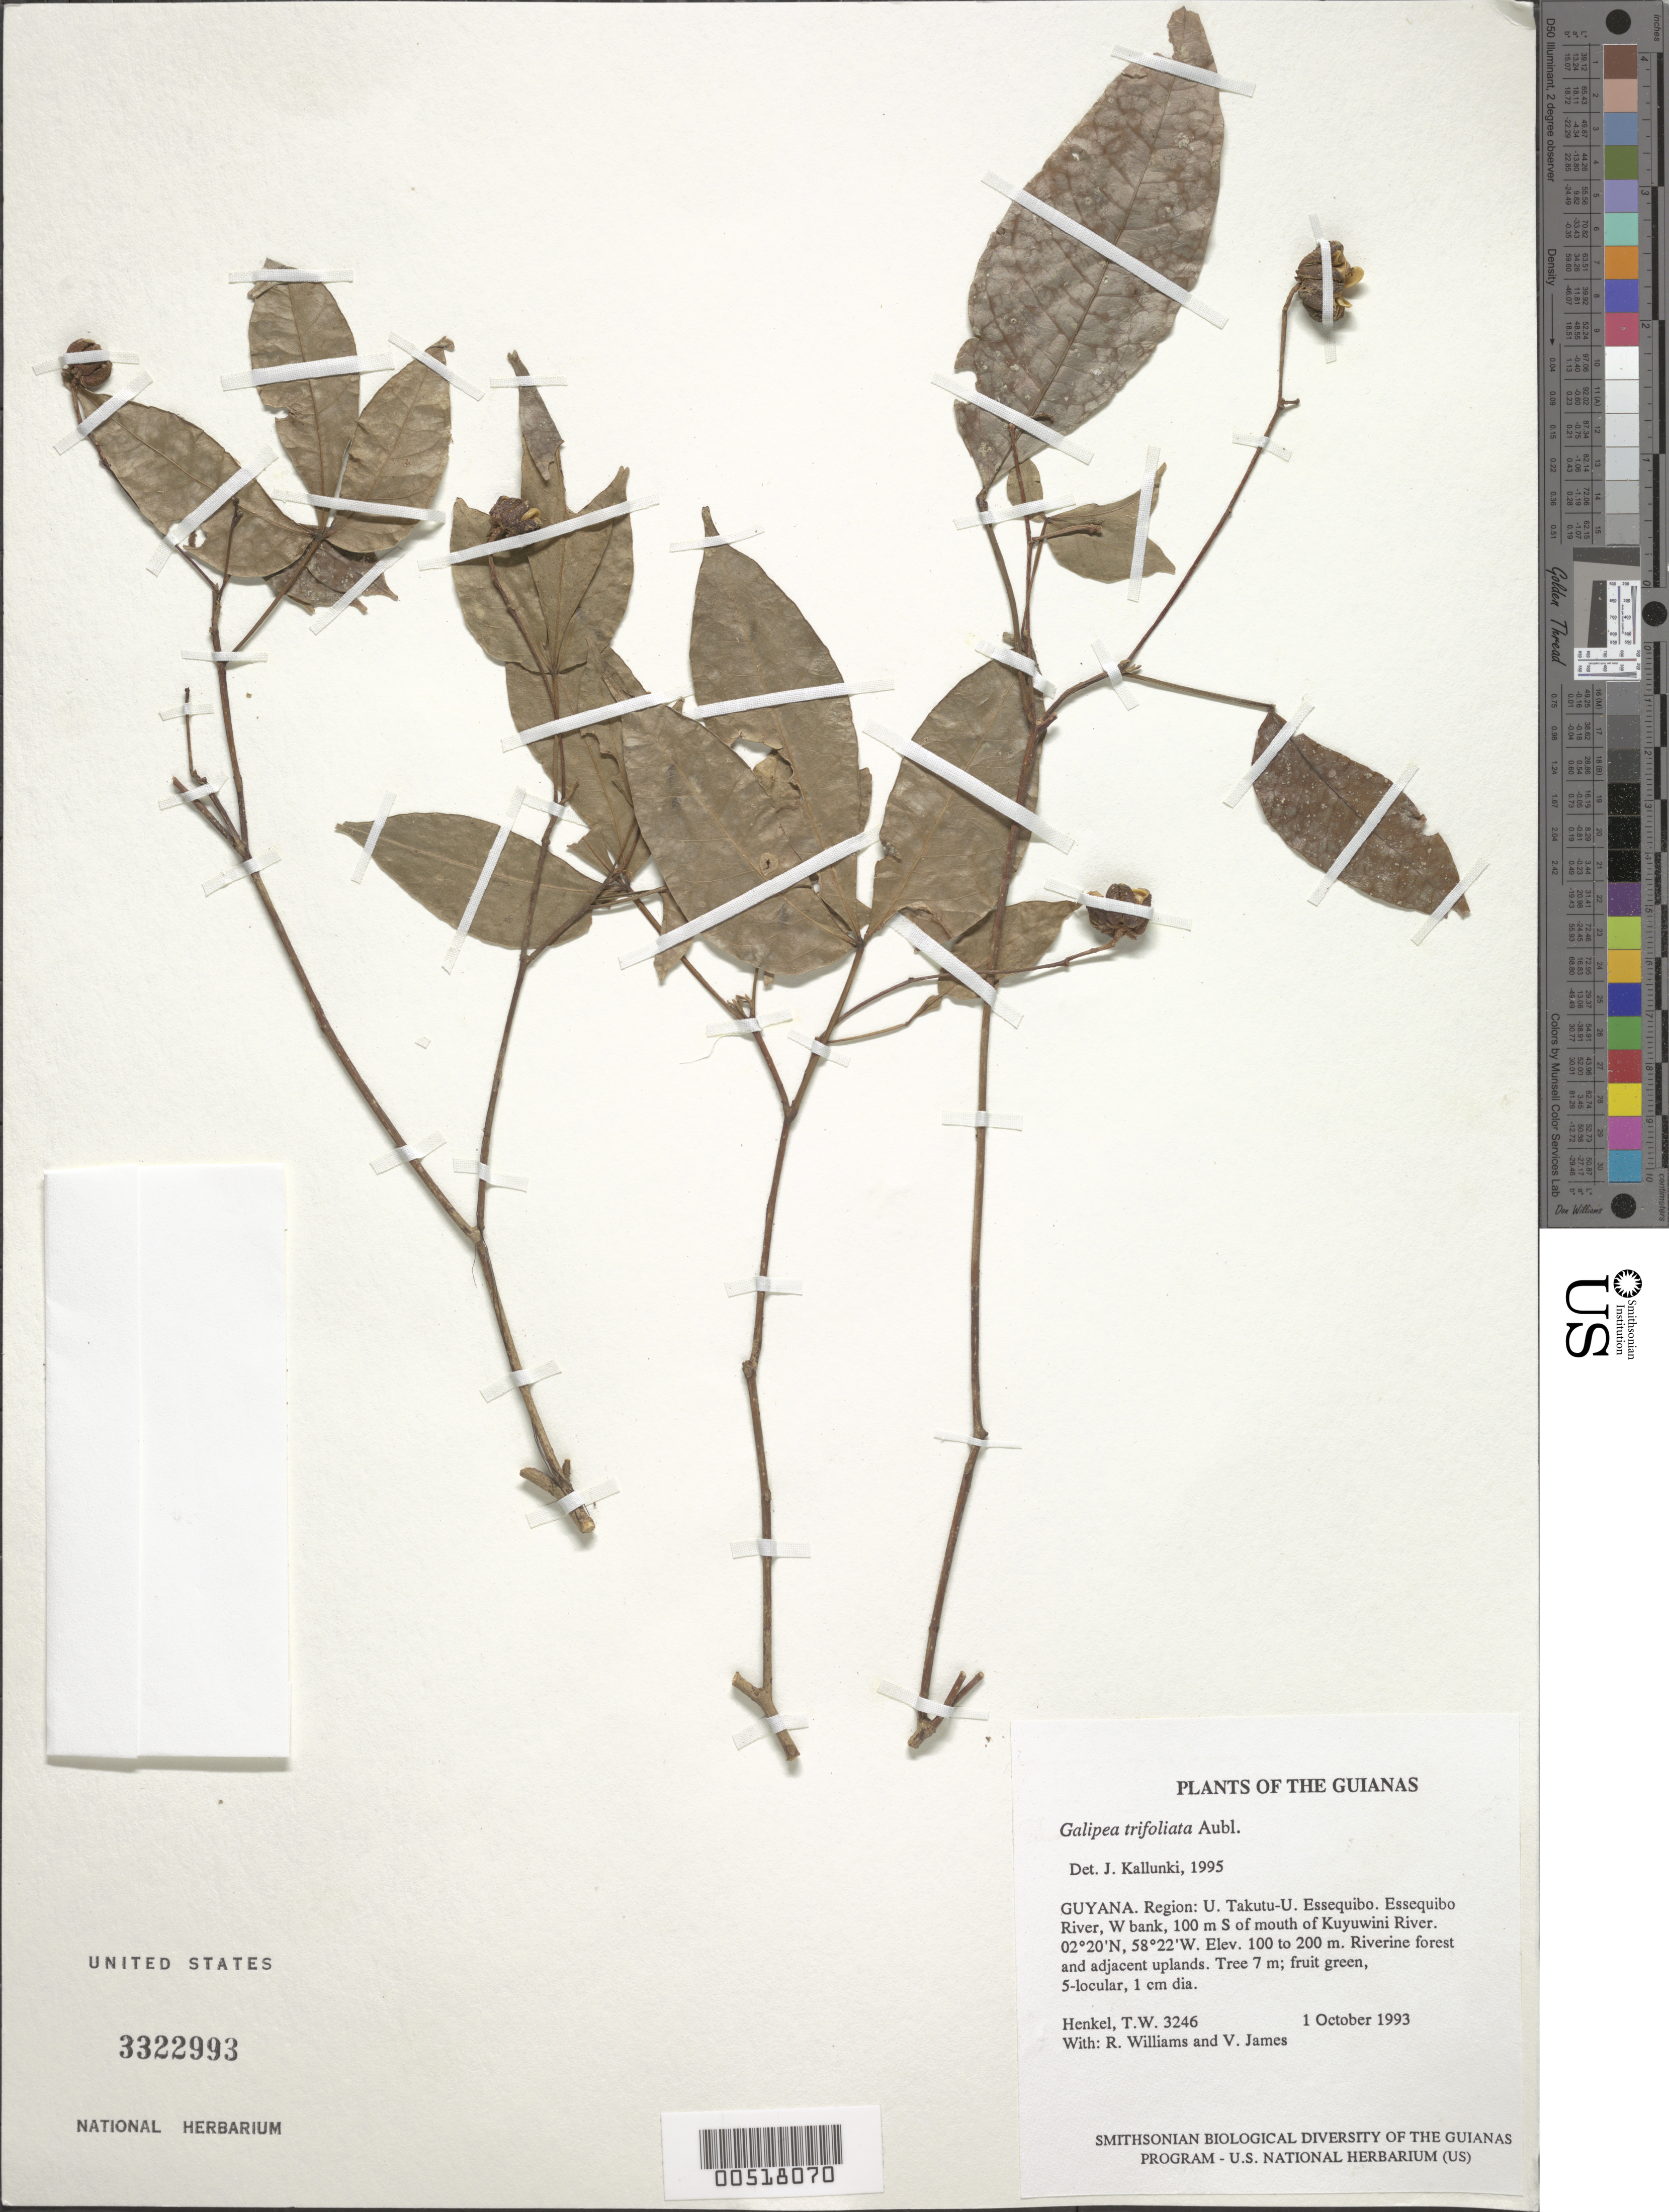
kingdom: Plantae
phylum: Tracheophyta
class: Magnoliopsida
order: Sapindales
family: Rutaceae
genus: Galipea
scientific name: Galipea trifoliata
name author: Aubl.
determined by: Kallunki, Jacquelyn A.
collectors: T. Henkel, R. Williams & V. James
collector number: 3246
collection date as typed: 1 October 1993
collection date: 1993-10-01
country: Guyana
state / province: U. Takutu-U. Essequibo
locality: Essequibo River, W bank, 100 m S of mouth of Kuyuwini River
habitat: Riverine forest and adjacent uplands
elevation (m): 100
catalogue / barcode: US 3322993